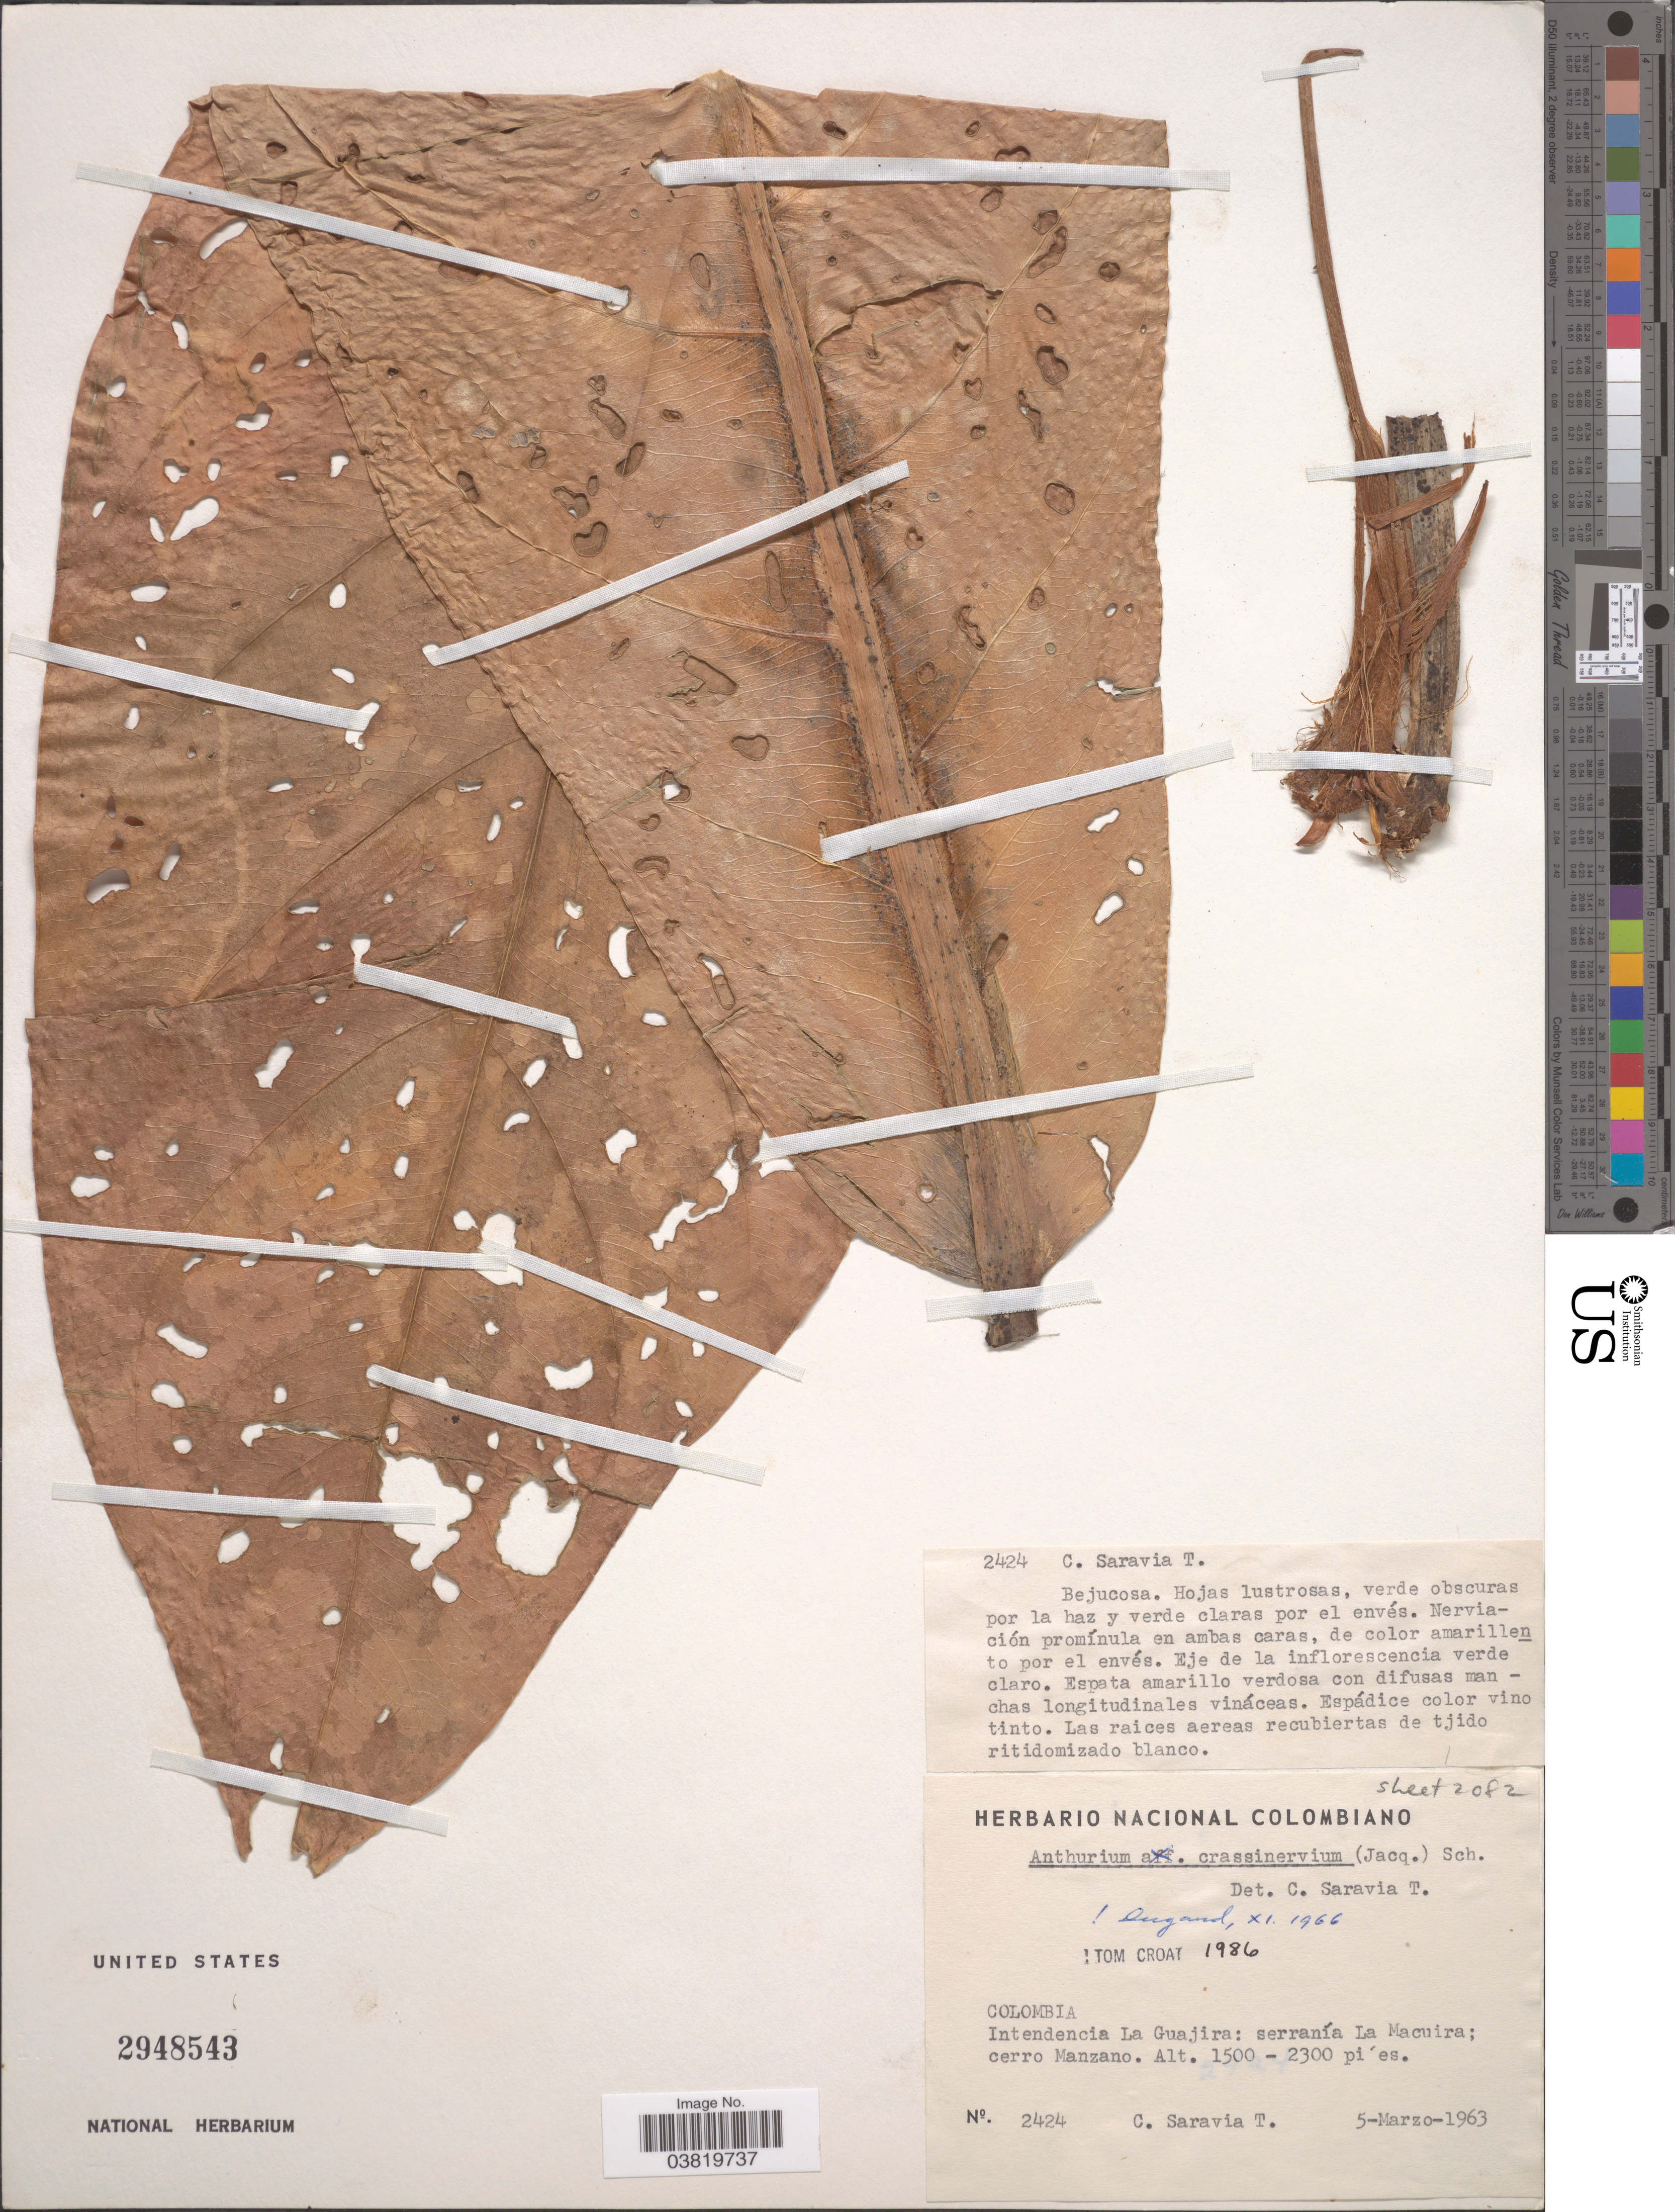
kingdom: Plantae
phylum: Tracheophyta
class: Liliopsida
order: Alismatales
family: Araceae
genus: Anthurium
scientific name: Anthurium crassinervium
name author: (Jacq.) Schott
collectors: C. Saravia T.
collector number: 2424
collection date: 1963-03-05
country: Colombia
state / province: La Guajira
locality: Intendencia La Gaujira: Serranía La Macuira; cerro Manzano.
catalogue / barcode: US 2948543